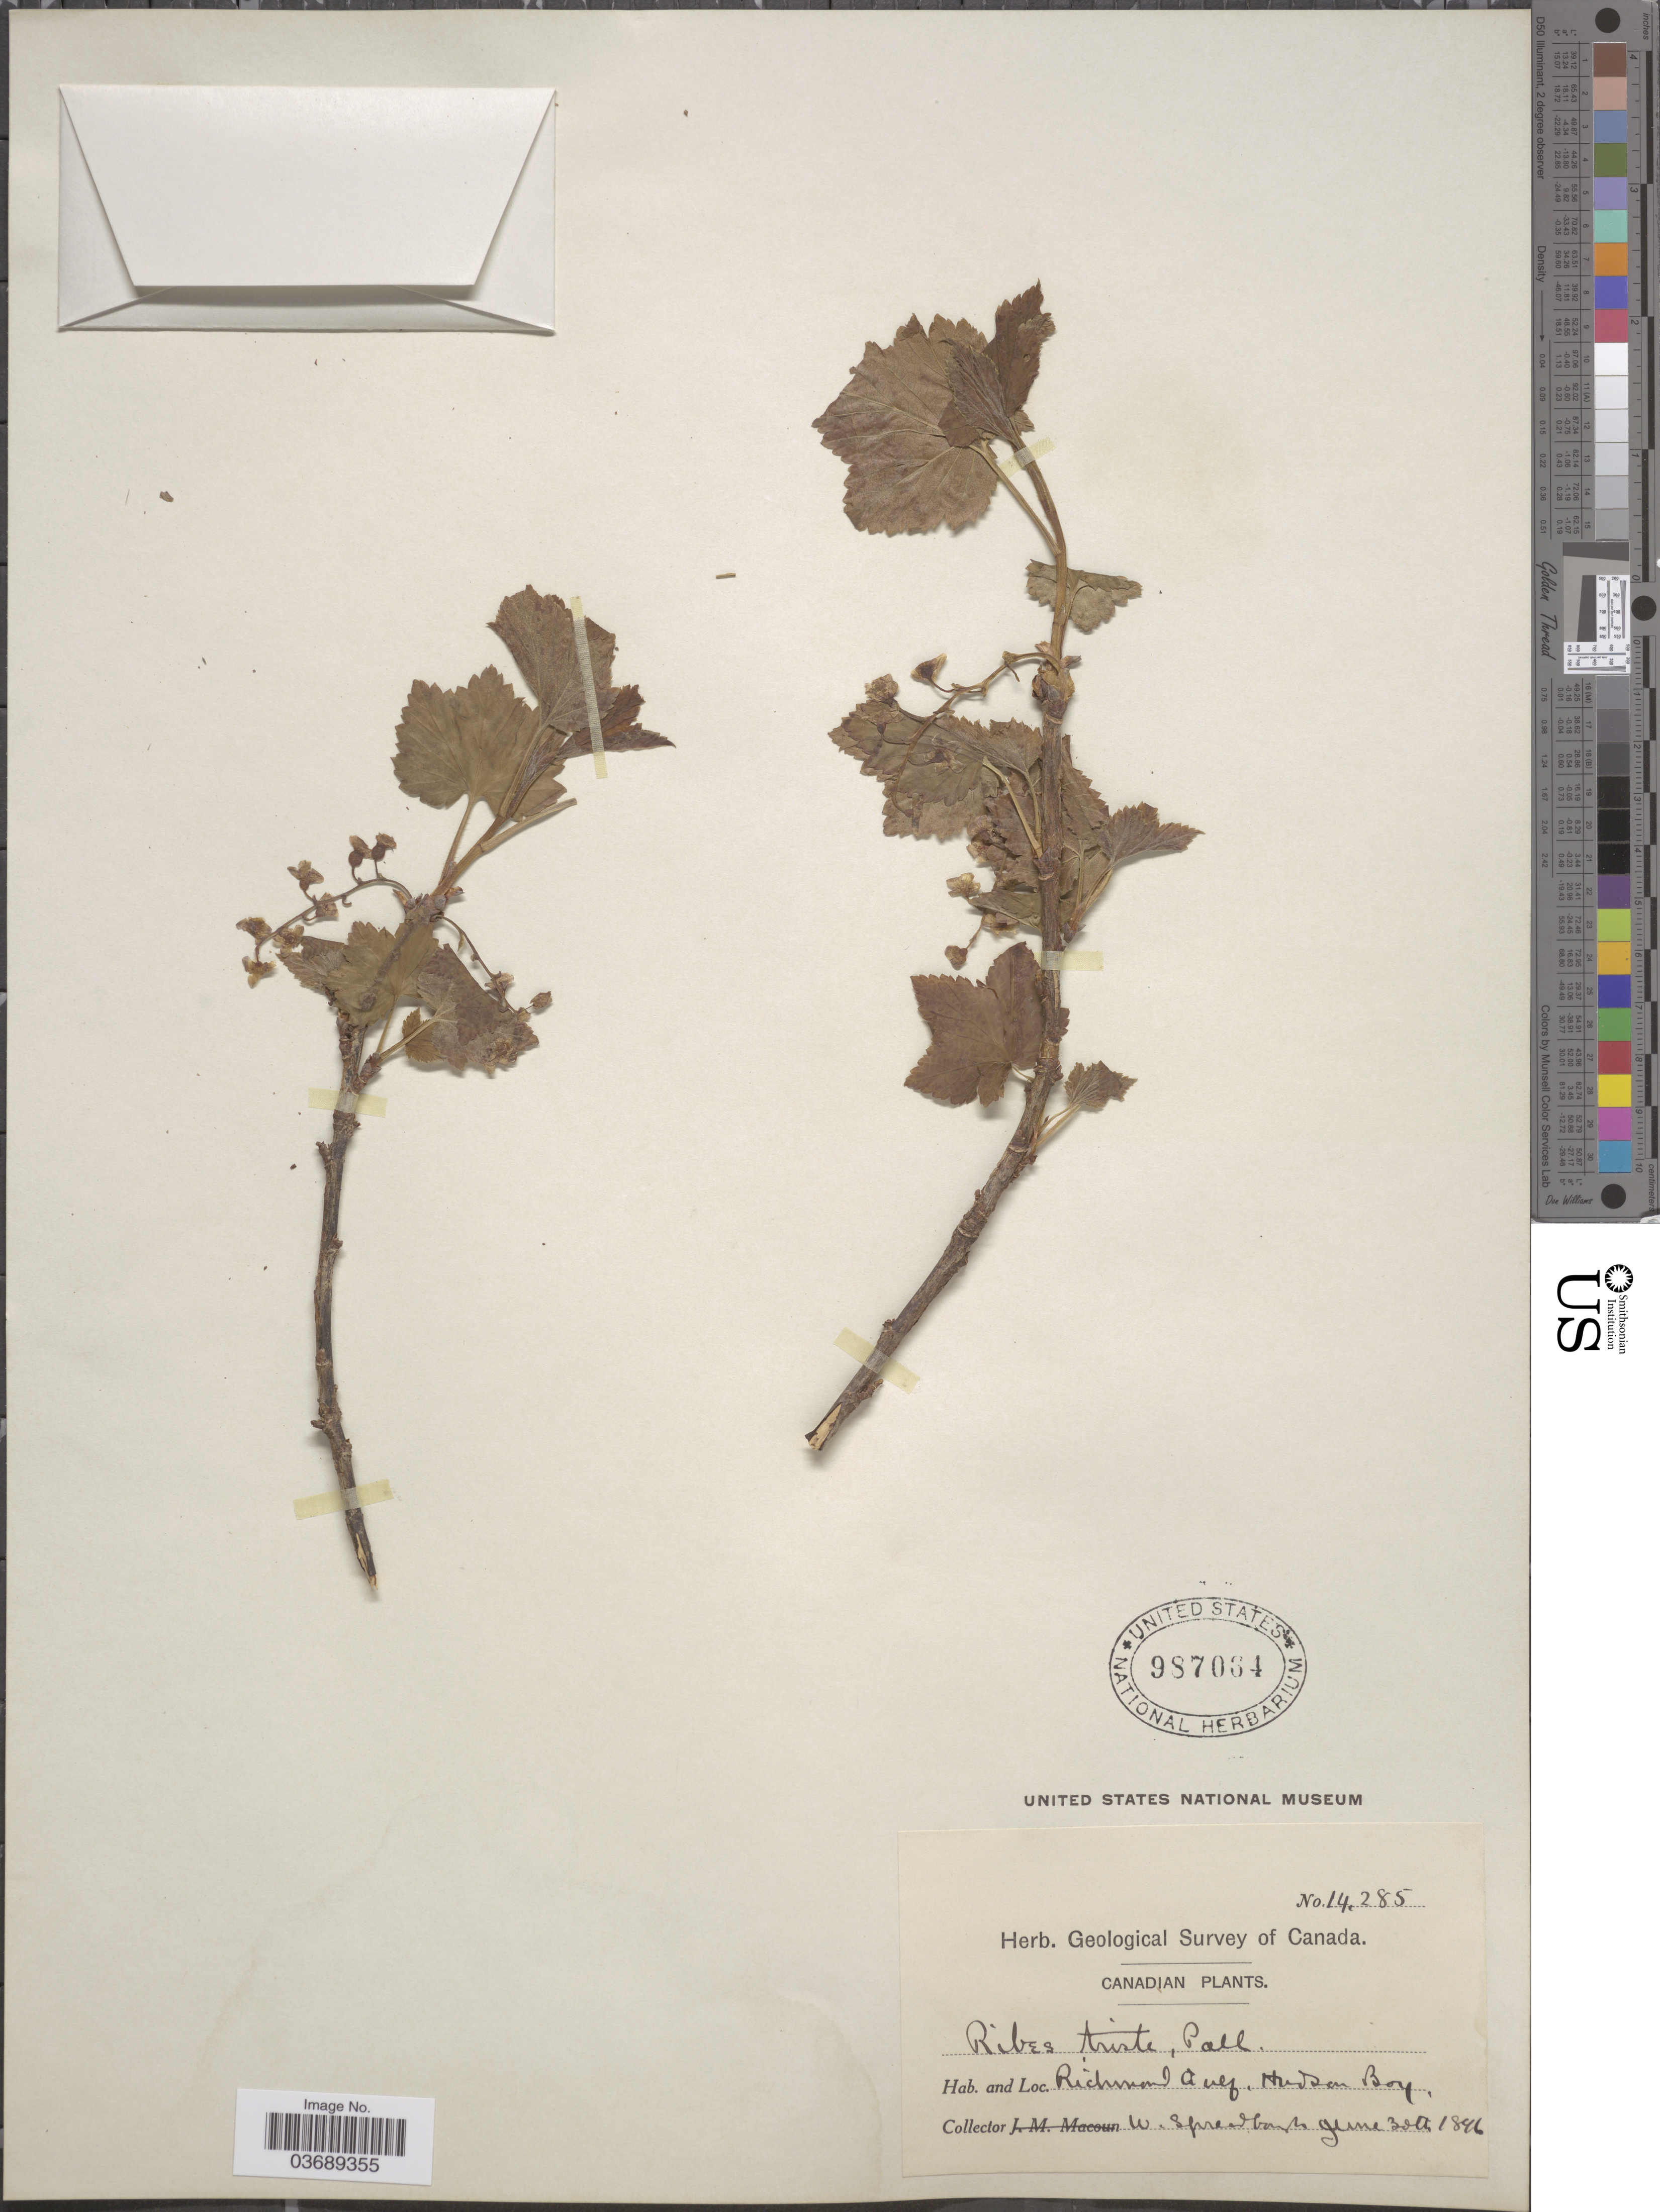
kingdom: Plantae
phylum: Tracheophyta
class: Magnoliopsida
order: Saxifragales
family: Grossulariaceae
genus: Ribes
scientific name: Ribes triste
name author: Pall.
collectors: W. Spreadborough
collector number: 14285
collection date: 1846-06-30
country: Canada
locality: Richmond Gulf, Hudson Bay.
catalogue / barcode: US 987034